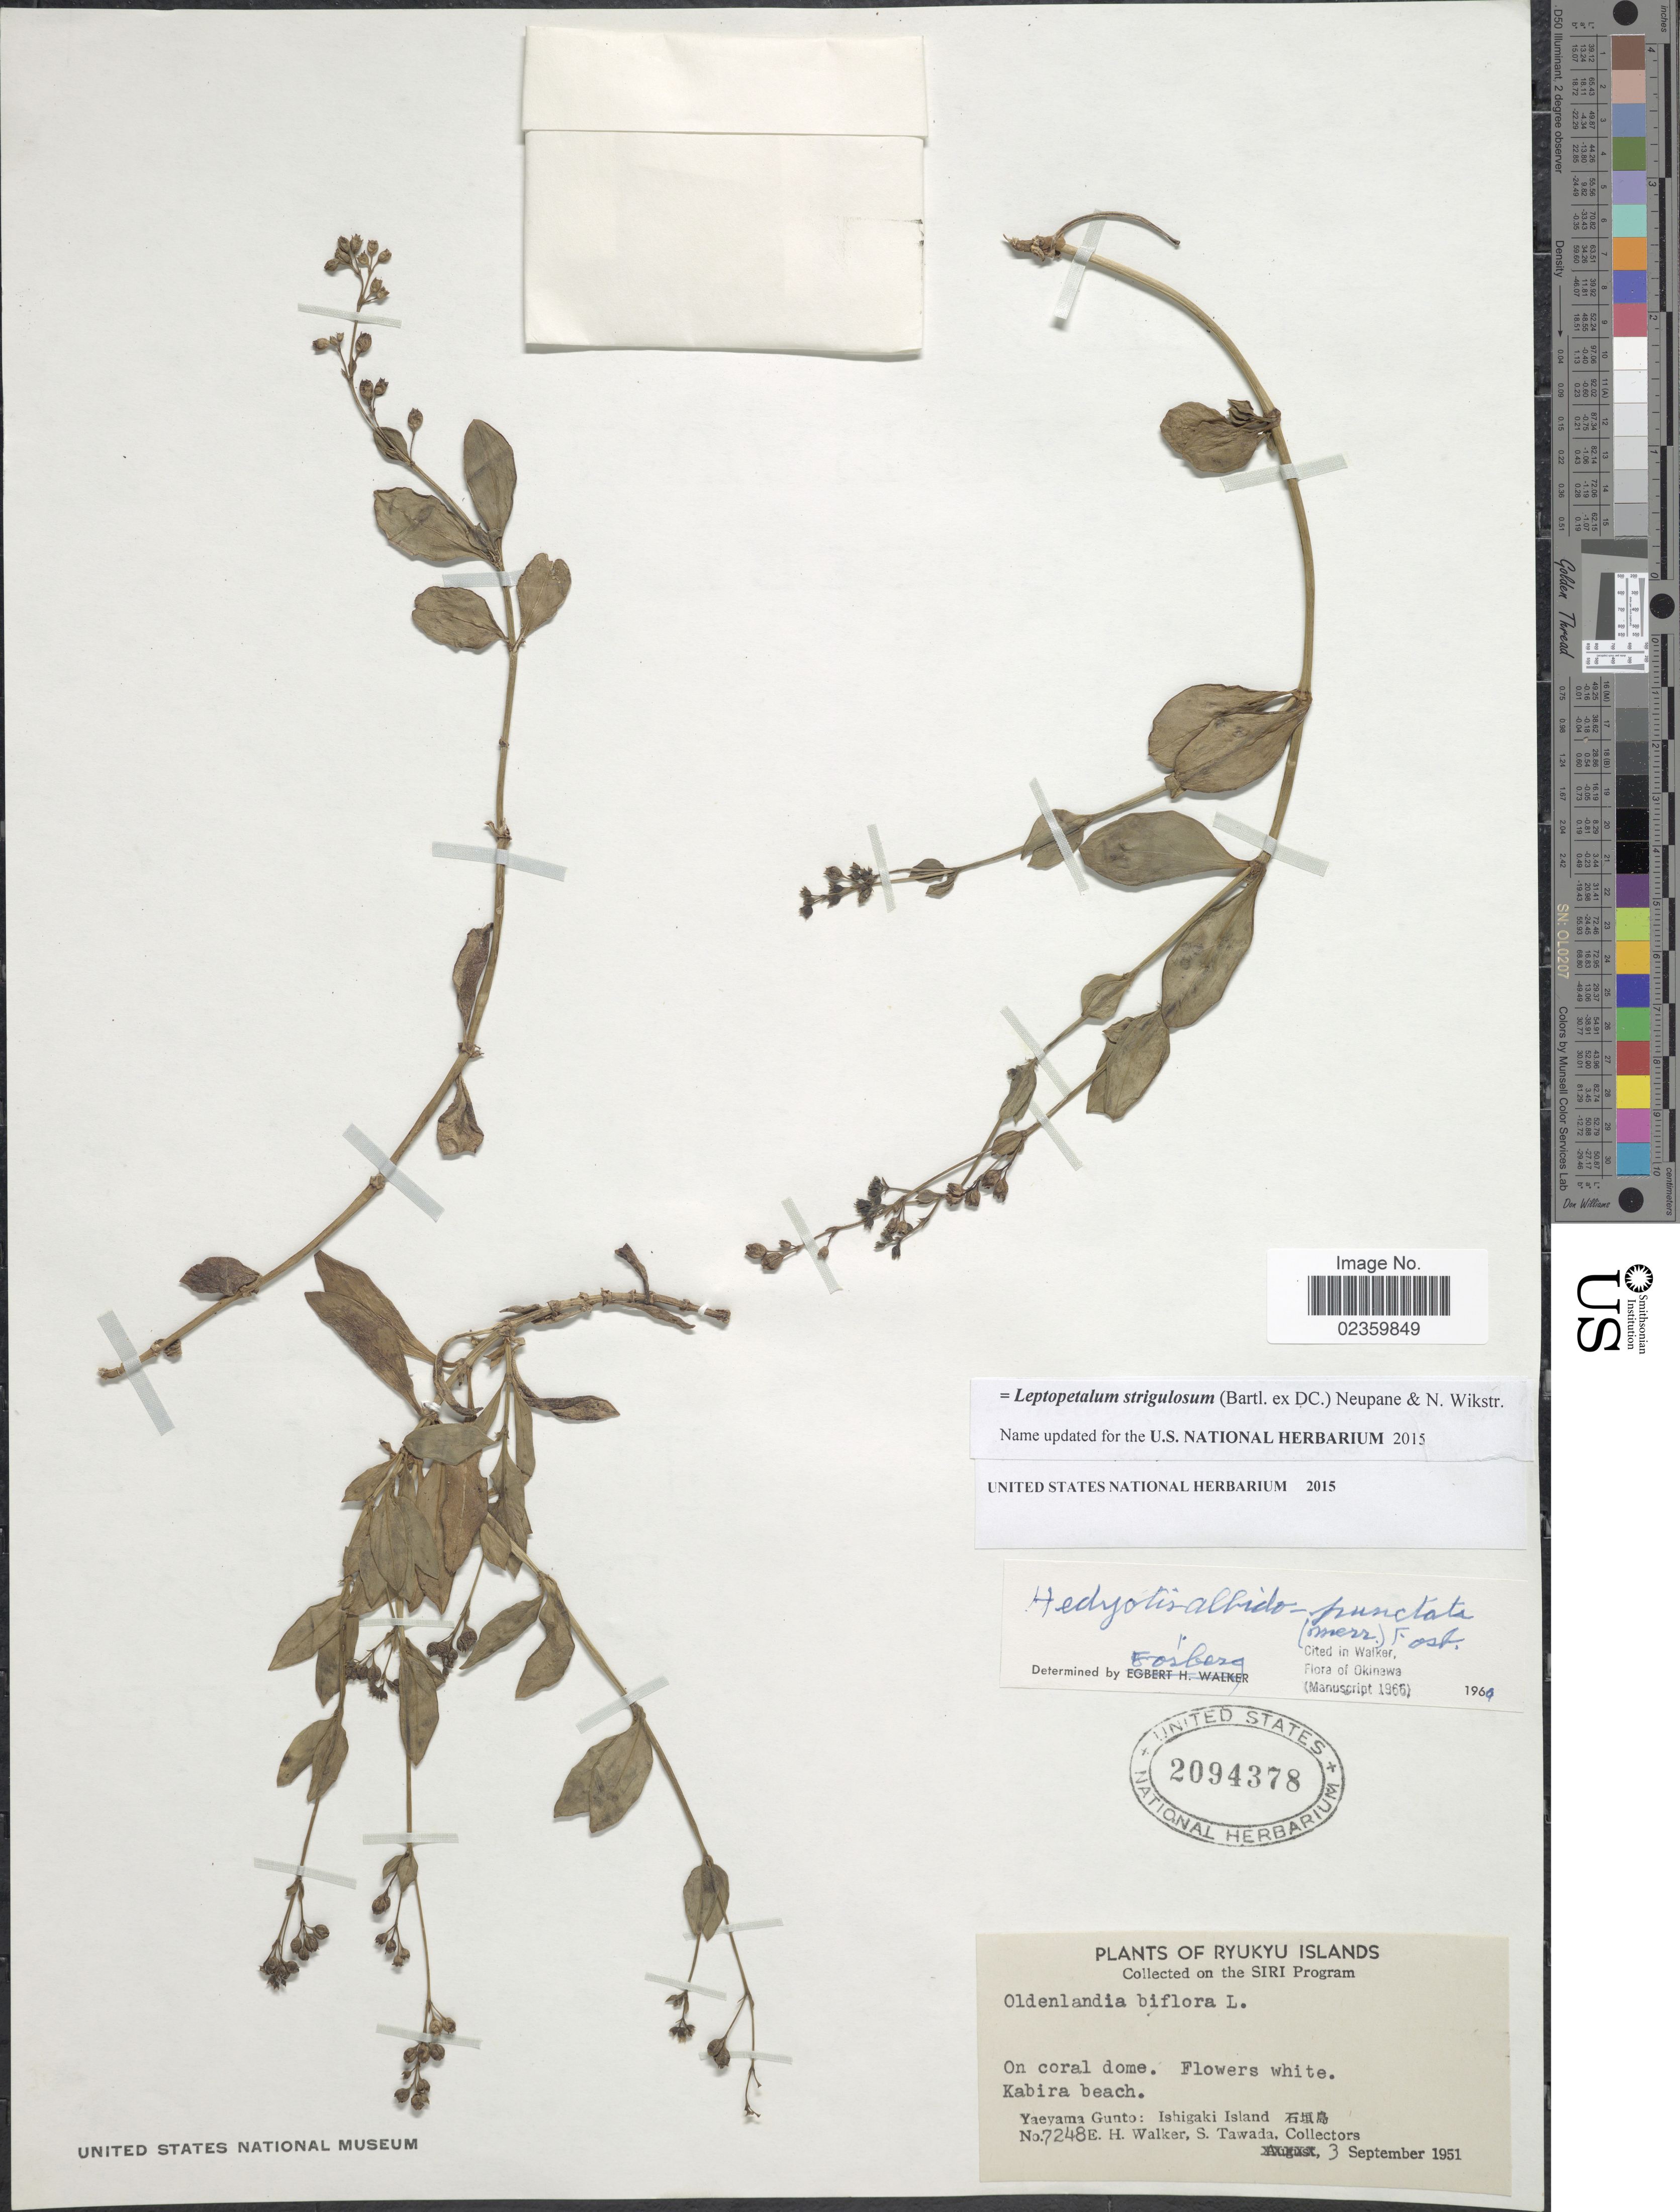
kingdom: Plantae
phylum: Tracheophyta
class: Magnoliopsida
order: Gentianales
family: Rubiaceae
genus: Leptopetalum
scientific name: Leptopetalum strigulosum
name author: (Bartl. ex DC.) Neupane & N. Wikstr.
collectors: E. H. Walker & S. Tawada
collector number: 7248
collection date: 1951-09-03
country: Japan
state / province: Okinawa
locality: Ryukyu Islands, Kabira beach, Yaeyama Gunto: Ishigaki Island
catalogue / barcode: US 2094378